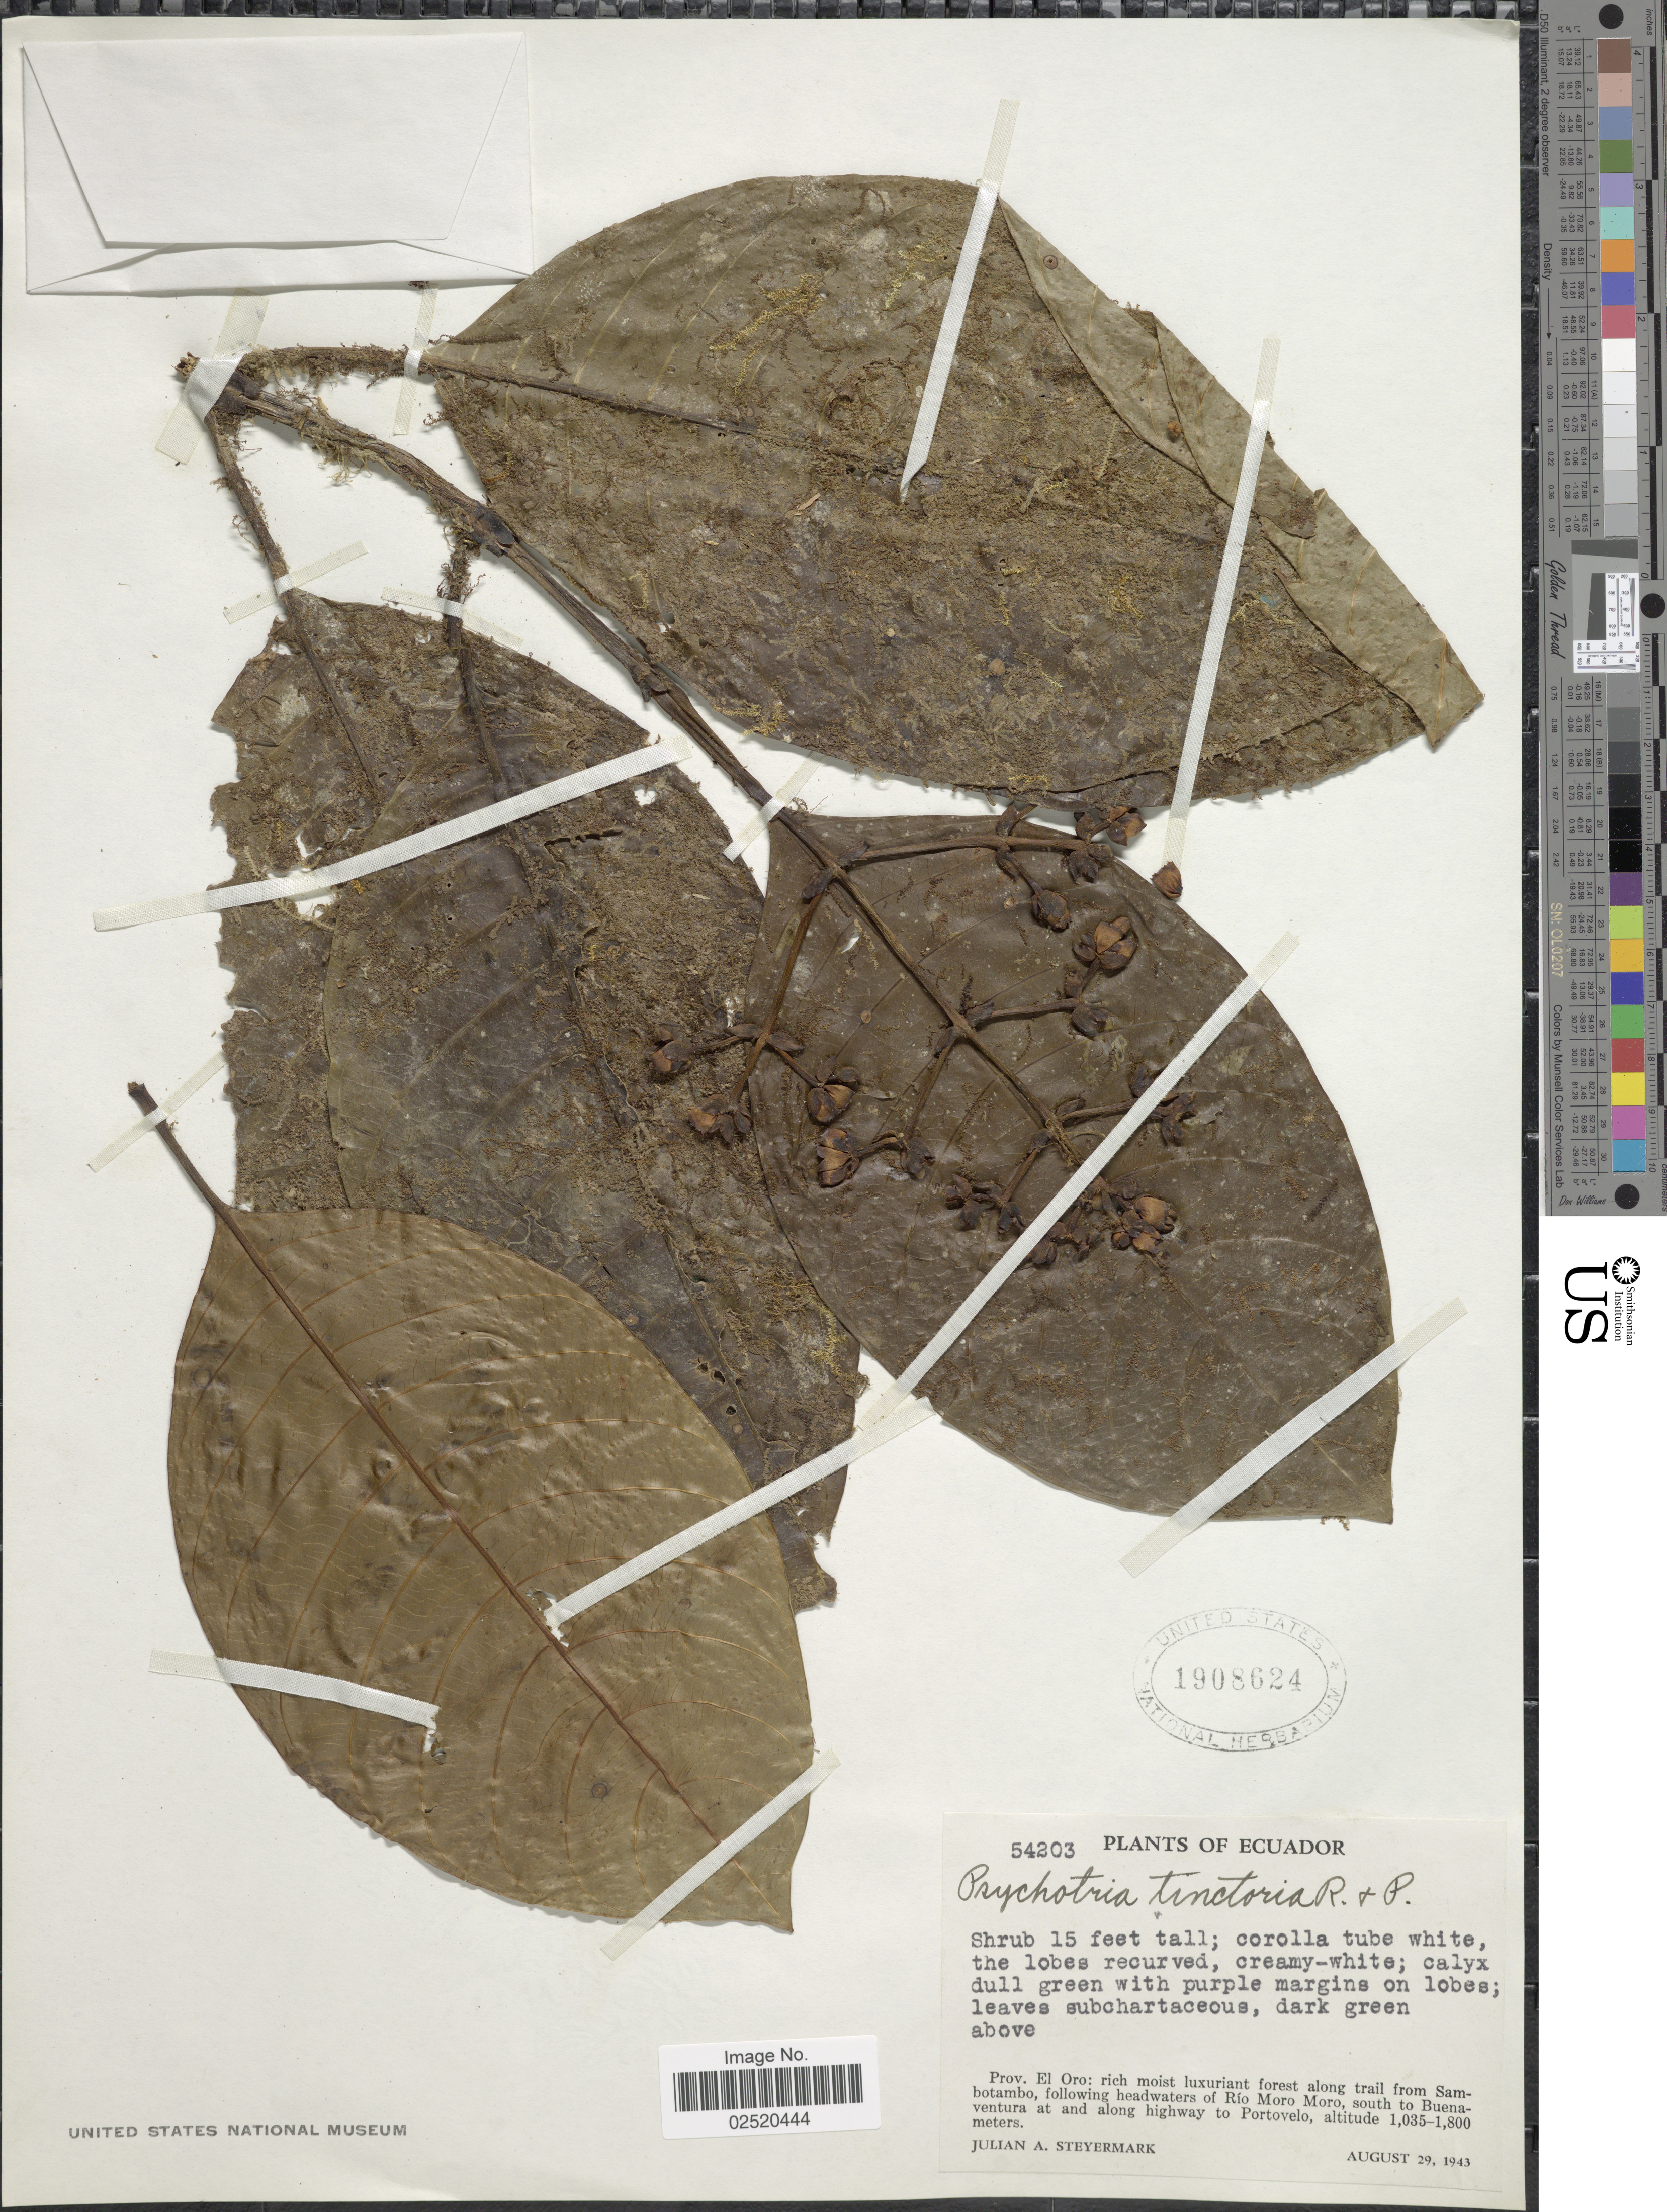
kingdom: Plantae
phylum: Tracheophyta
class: Magnoliopsida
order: Gentianales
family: Rubiaceae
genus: Psychotria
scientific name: Psychotria tinctoria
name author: Ruiz & Pav.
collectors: J. Steyermark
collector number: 54203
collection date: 1943-08-29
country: Ecuador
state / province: El Oro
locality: Along trail from Sambotambo, following headwaters of Río Moro Moro, south to Buenaventura at and along highway to Portovelo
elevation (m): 1035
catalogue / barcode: US 1908624